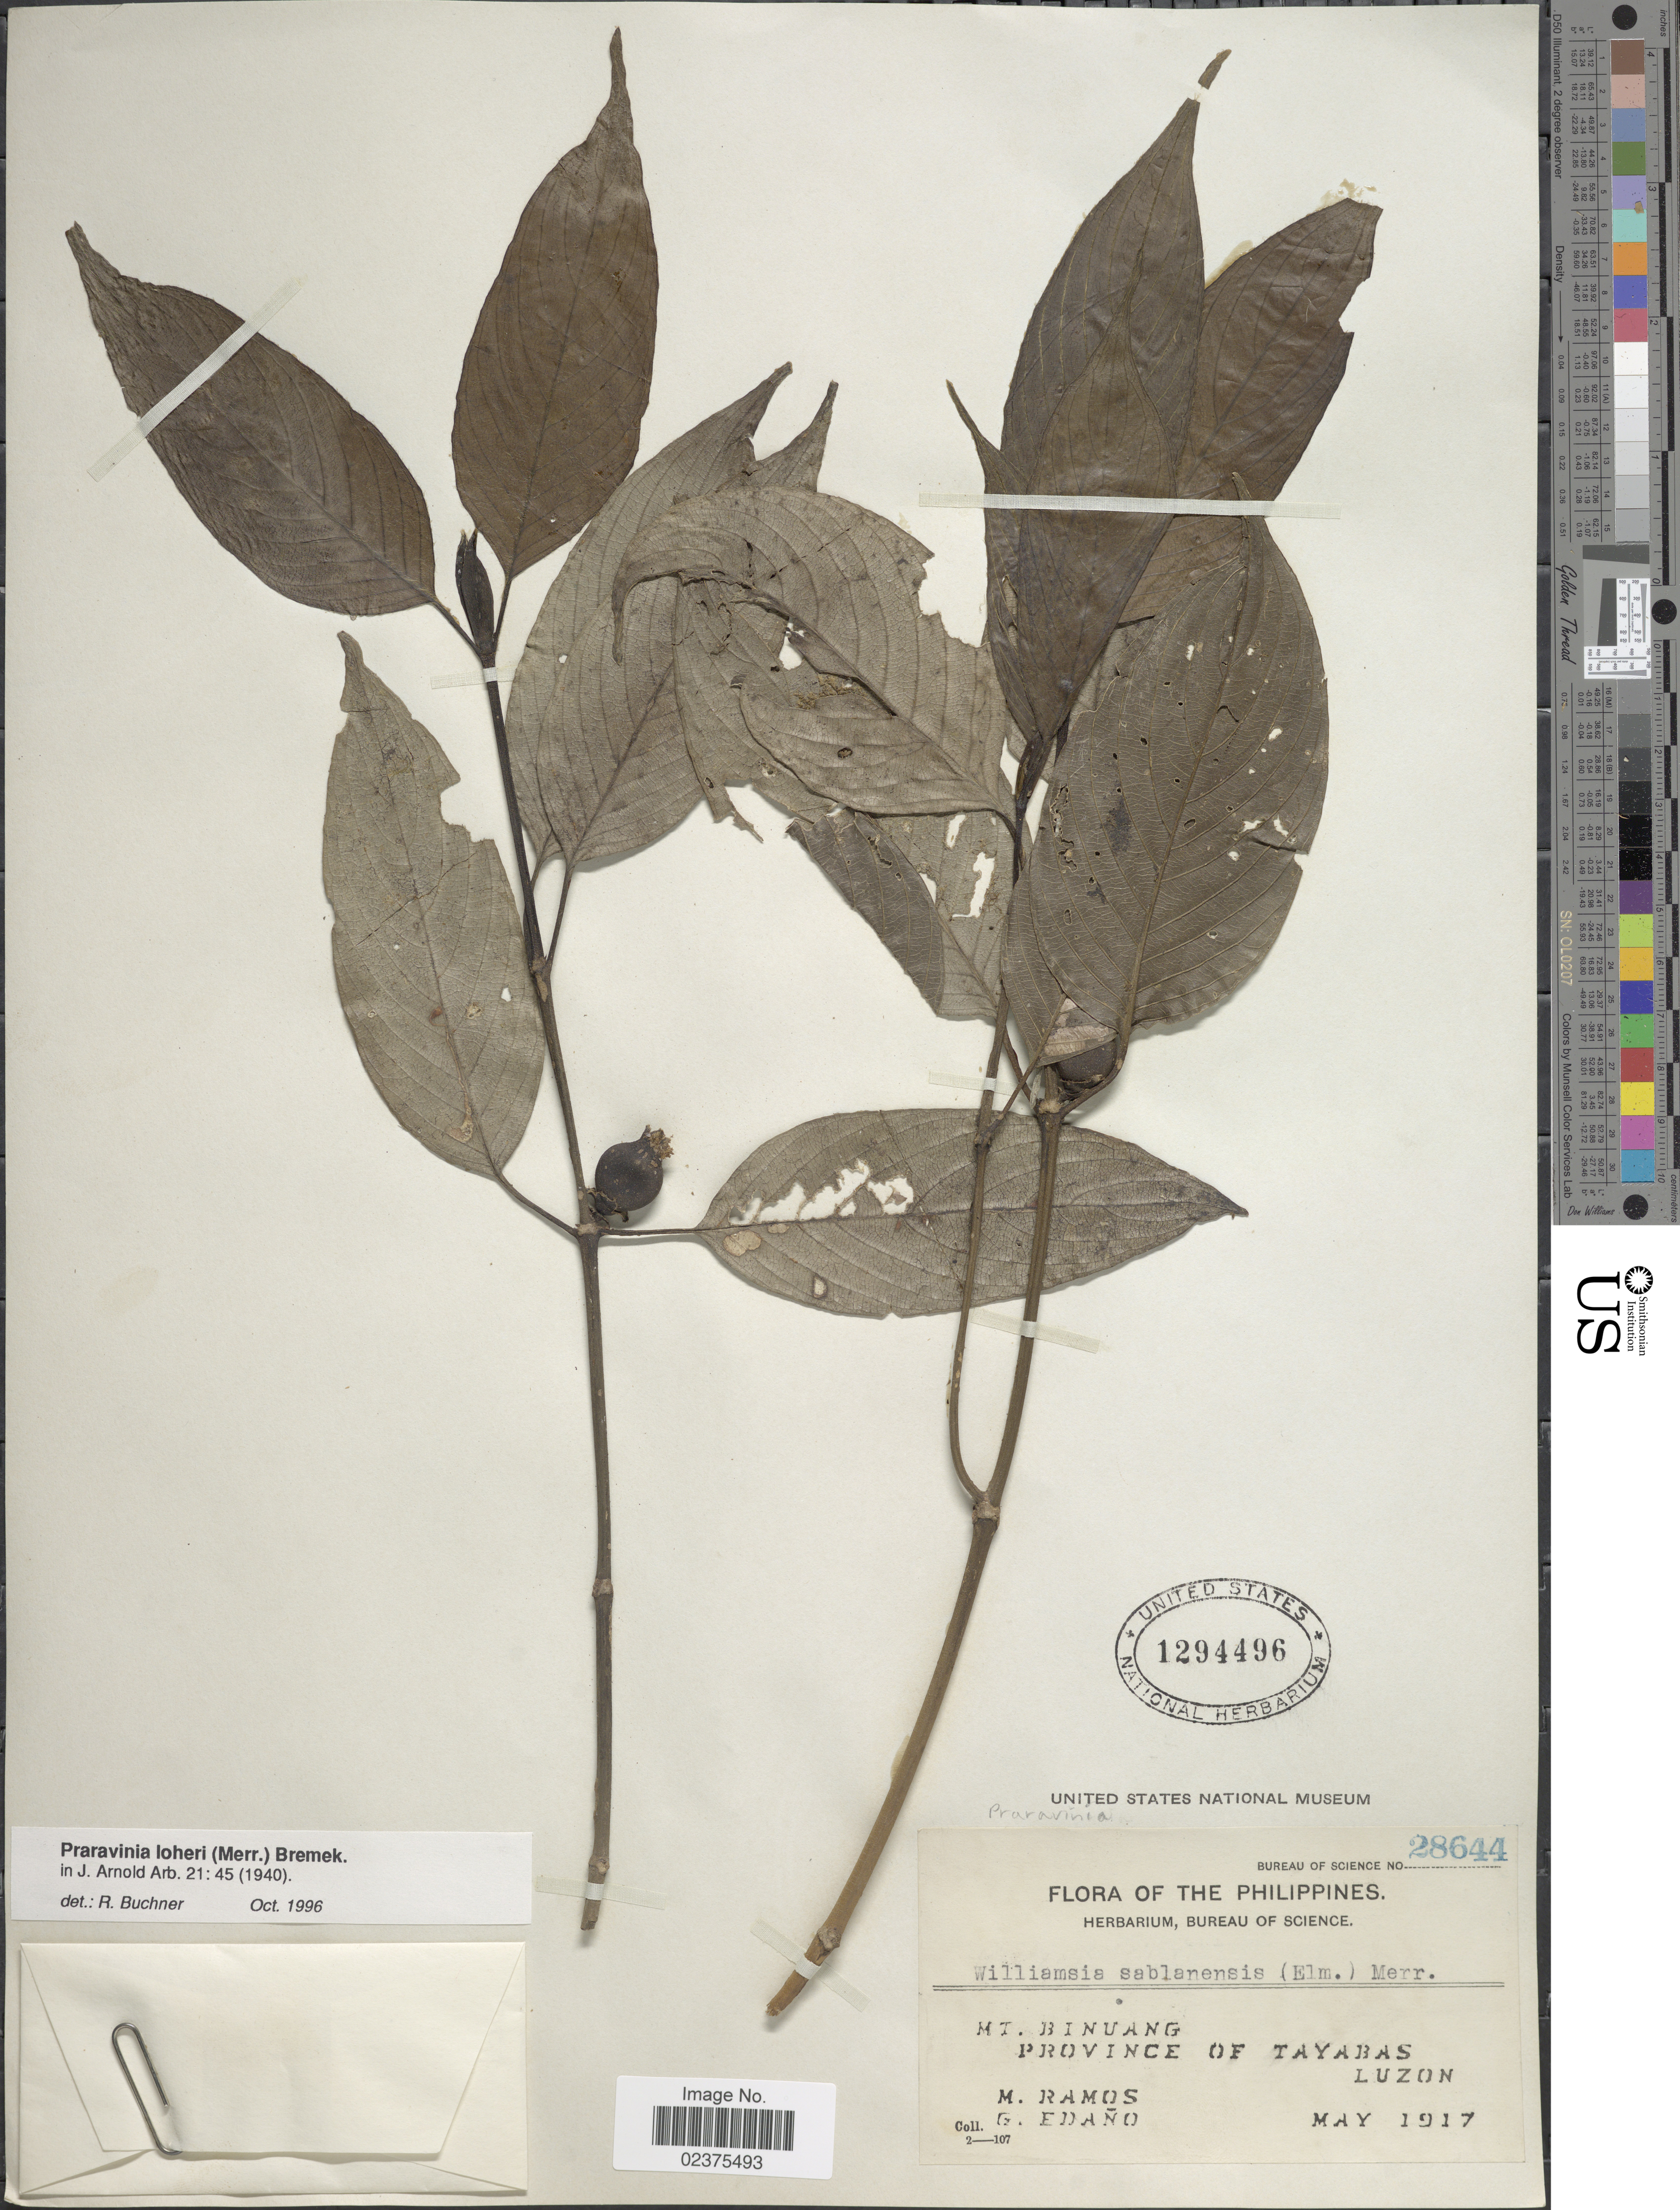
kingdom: Plantae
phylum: Tracheophyta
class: Magnoliopsida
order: Gentianales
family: Rubiaceae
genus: Praravinia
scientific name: Praravinia loheri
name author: (Merr.) Bremek.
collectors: M. Ramos & G. Edaño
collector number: Bureau of Science 28644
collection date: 1917-05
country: Philippines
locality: Mt. Binguang, Province of Tayabas, Luzon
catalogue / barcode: US 1294496